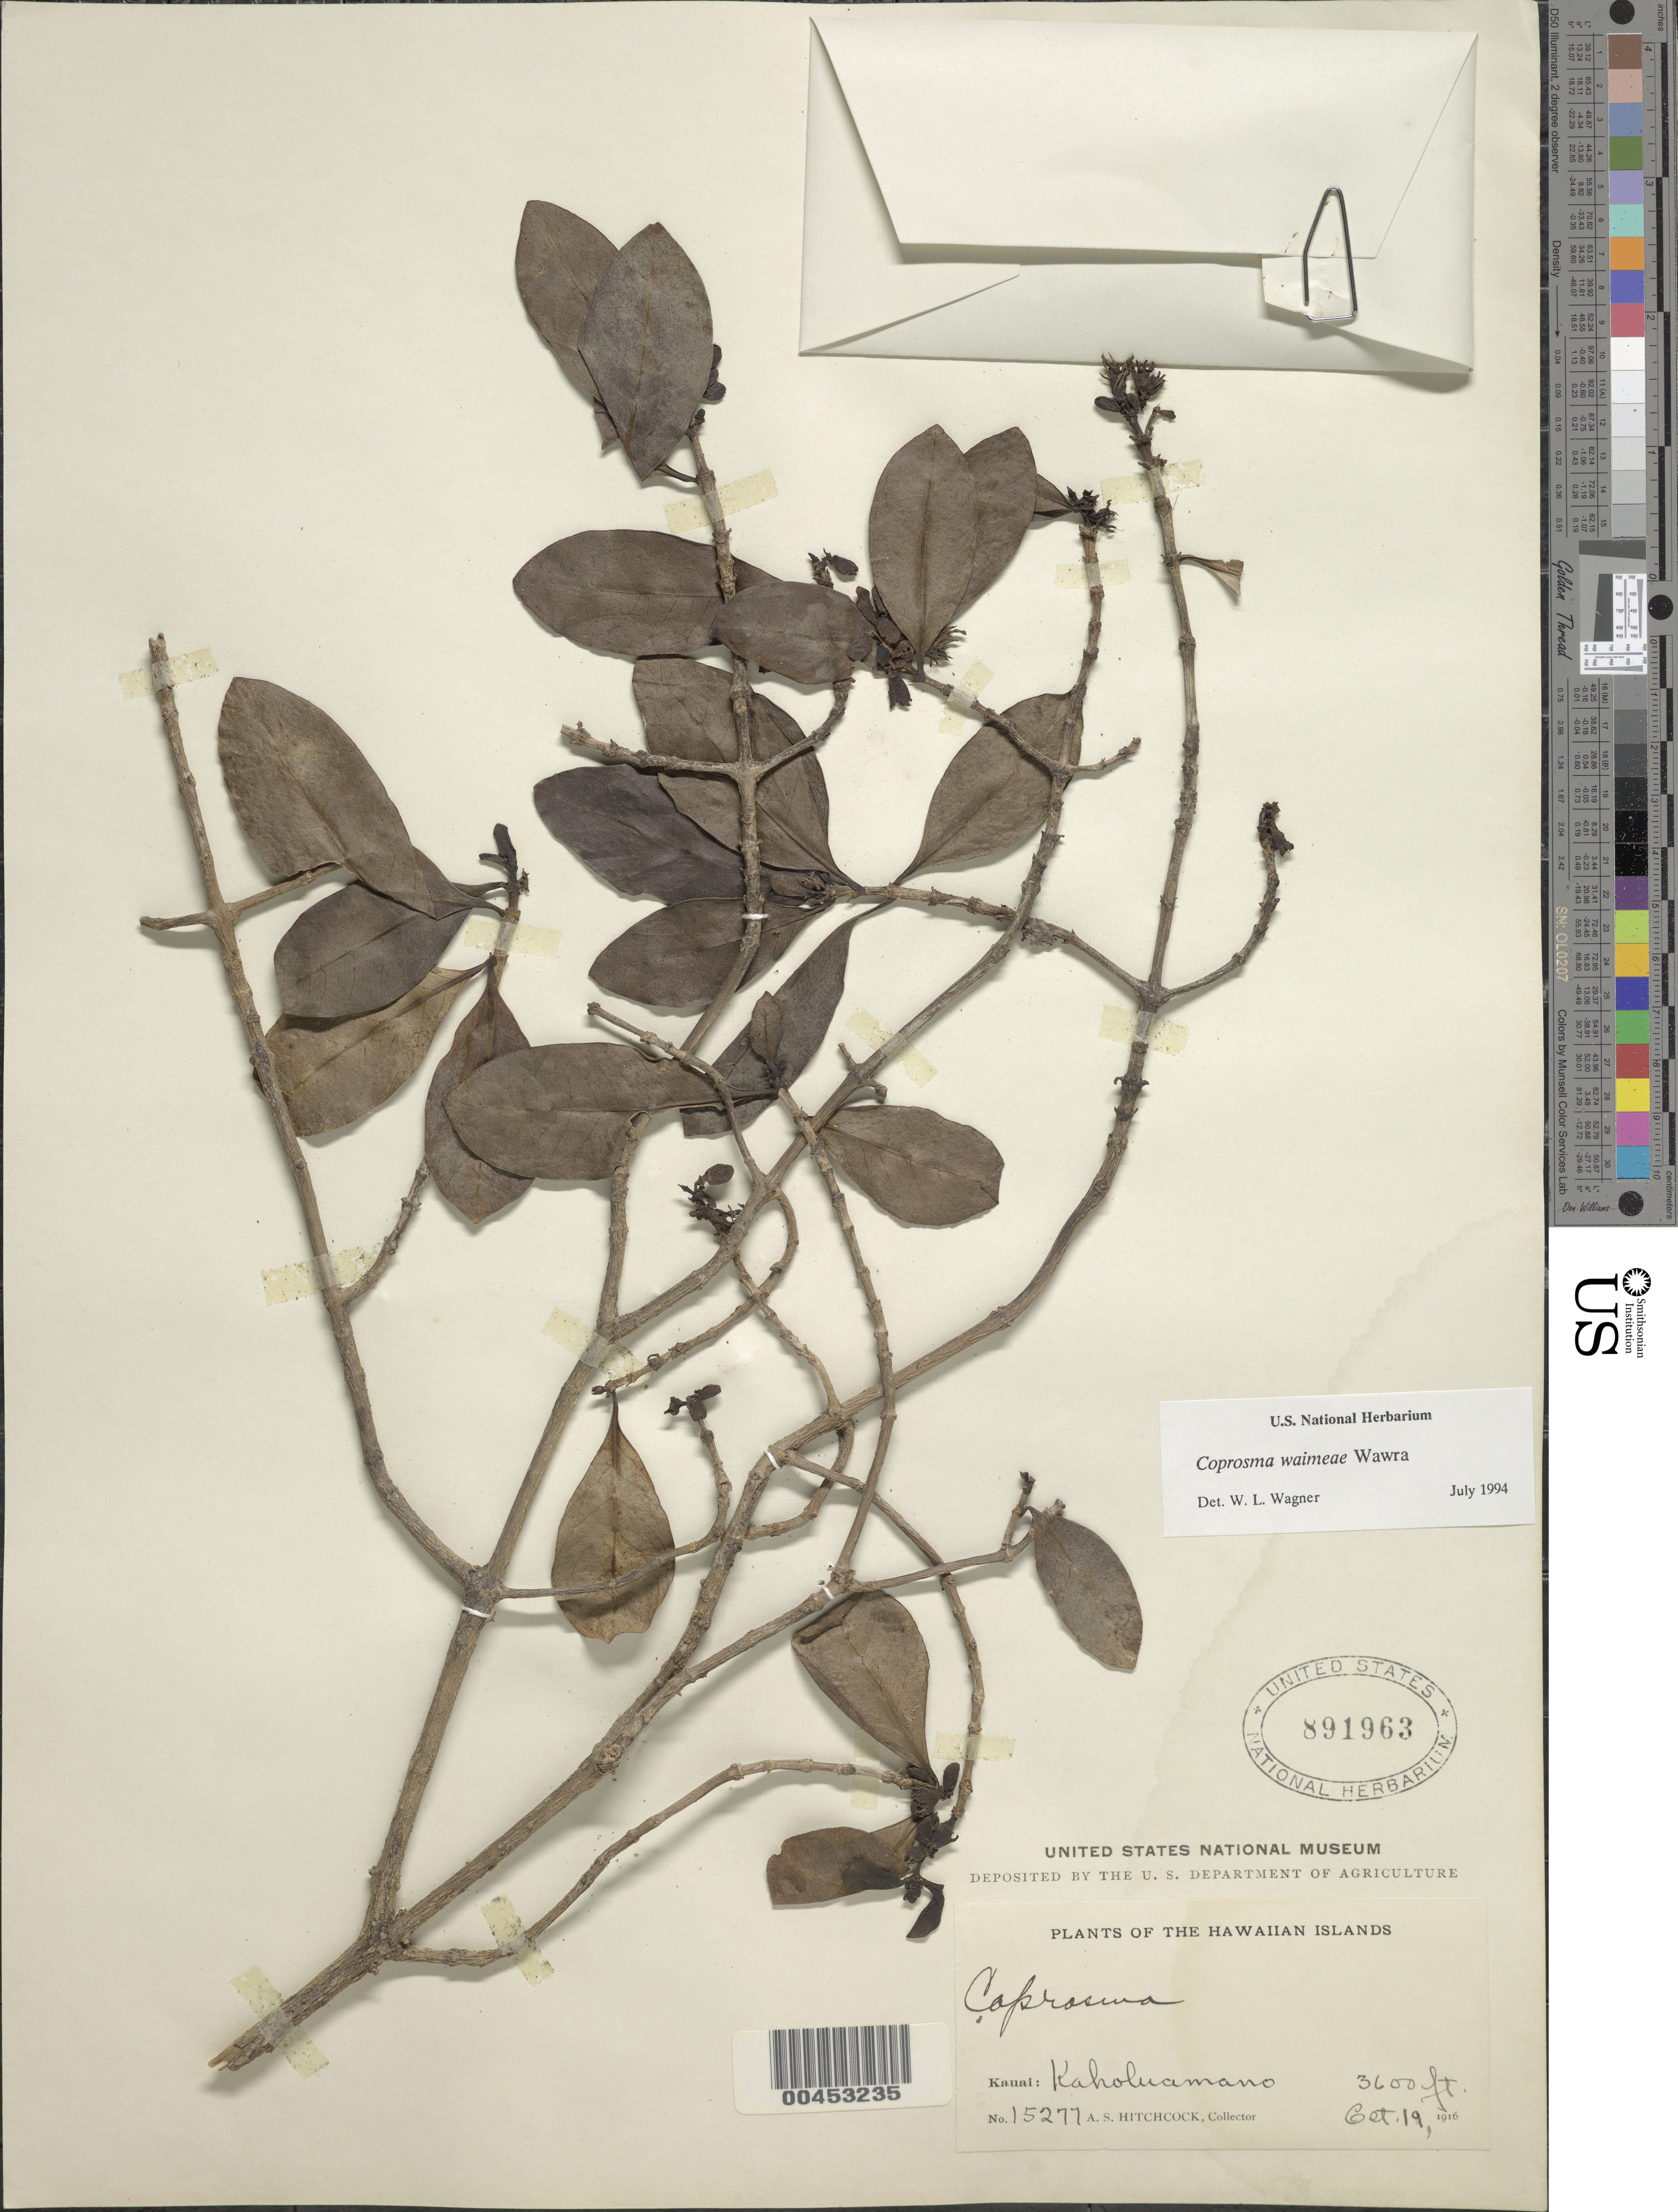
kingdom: Plantae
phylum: Tracheophyta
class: Magnoliopsida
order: Gentianales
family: Rubiaceae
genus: Coprosma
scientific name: Coprosma waimeae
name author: Wawra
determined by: Wagner, W. L., (BOT), Smithsonian Institution - National Museum of Natural History (UNITED STATES)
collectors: A. S. Hitchcock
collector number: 15277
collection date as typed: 19 Oct 1916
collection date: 1916-10-19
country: United States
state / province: Hawaii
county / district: Kauai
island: Kaua'i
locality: Kaholuamano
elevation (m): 1097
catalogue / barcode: US 891963